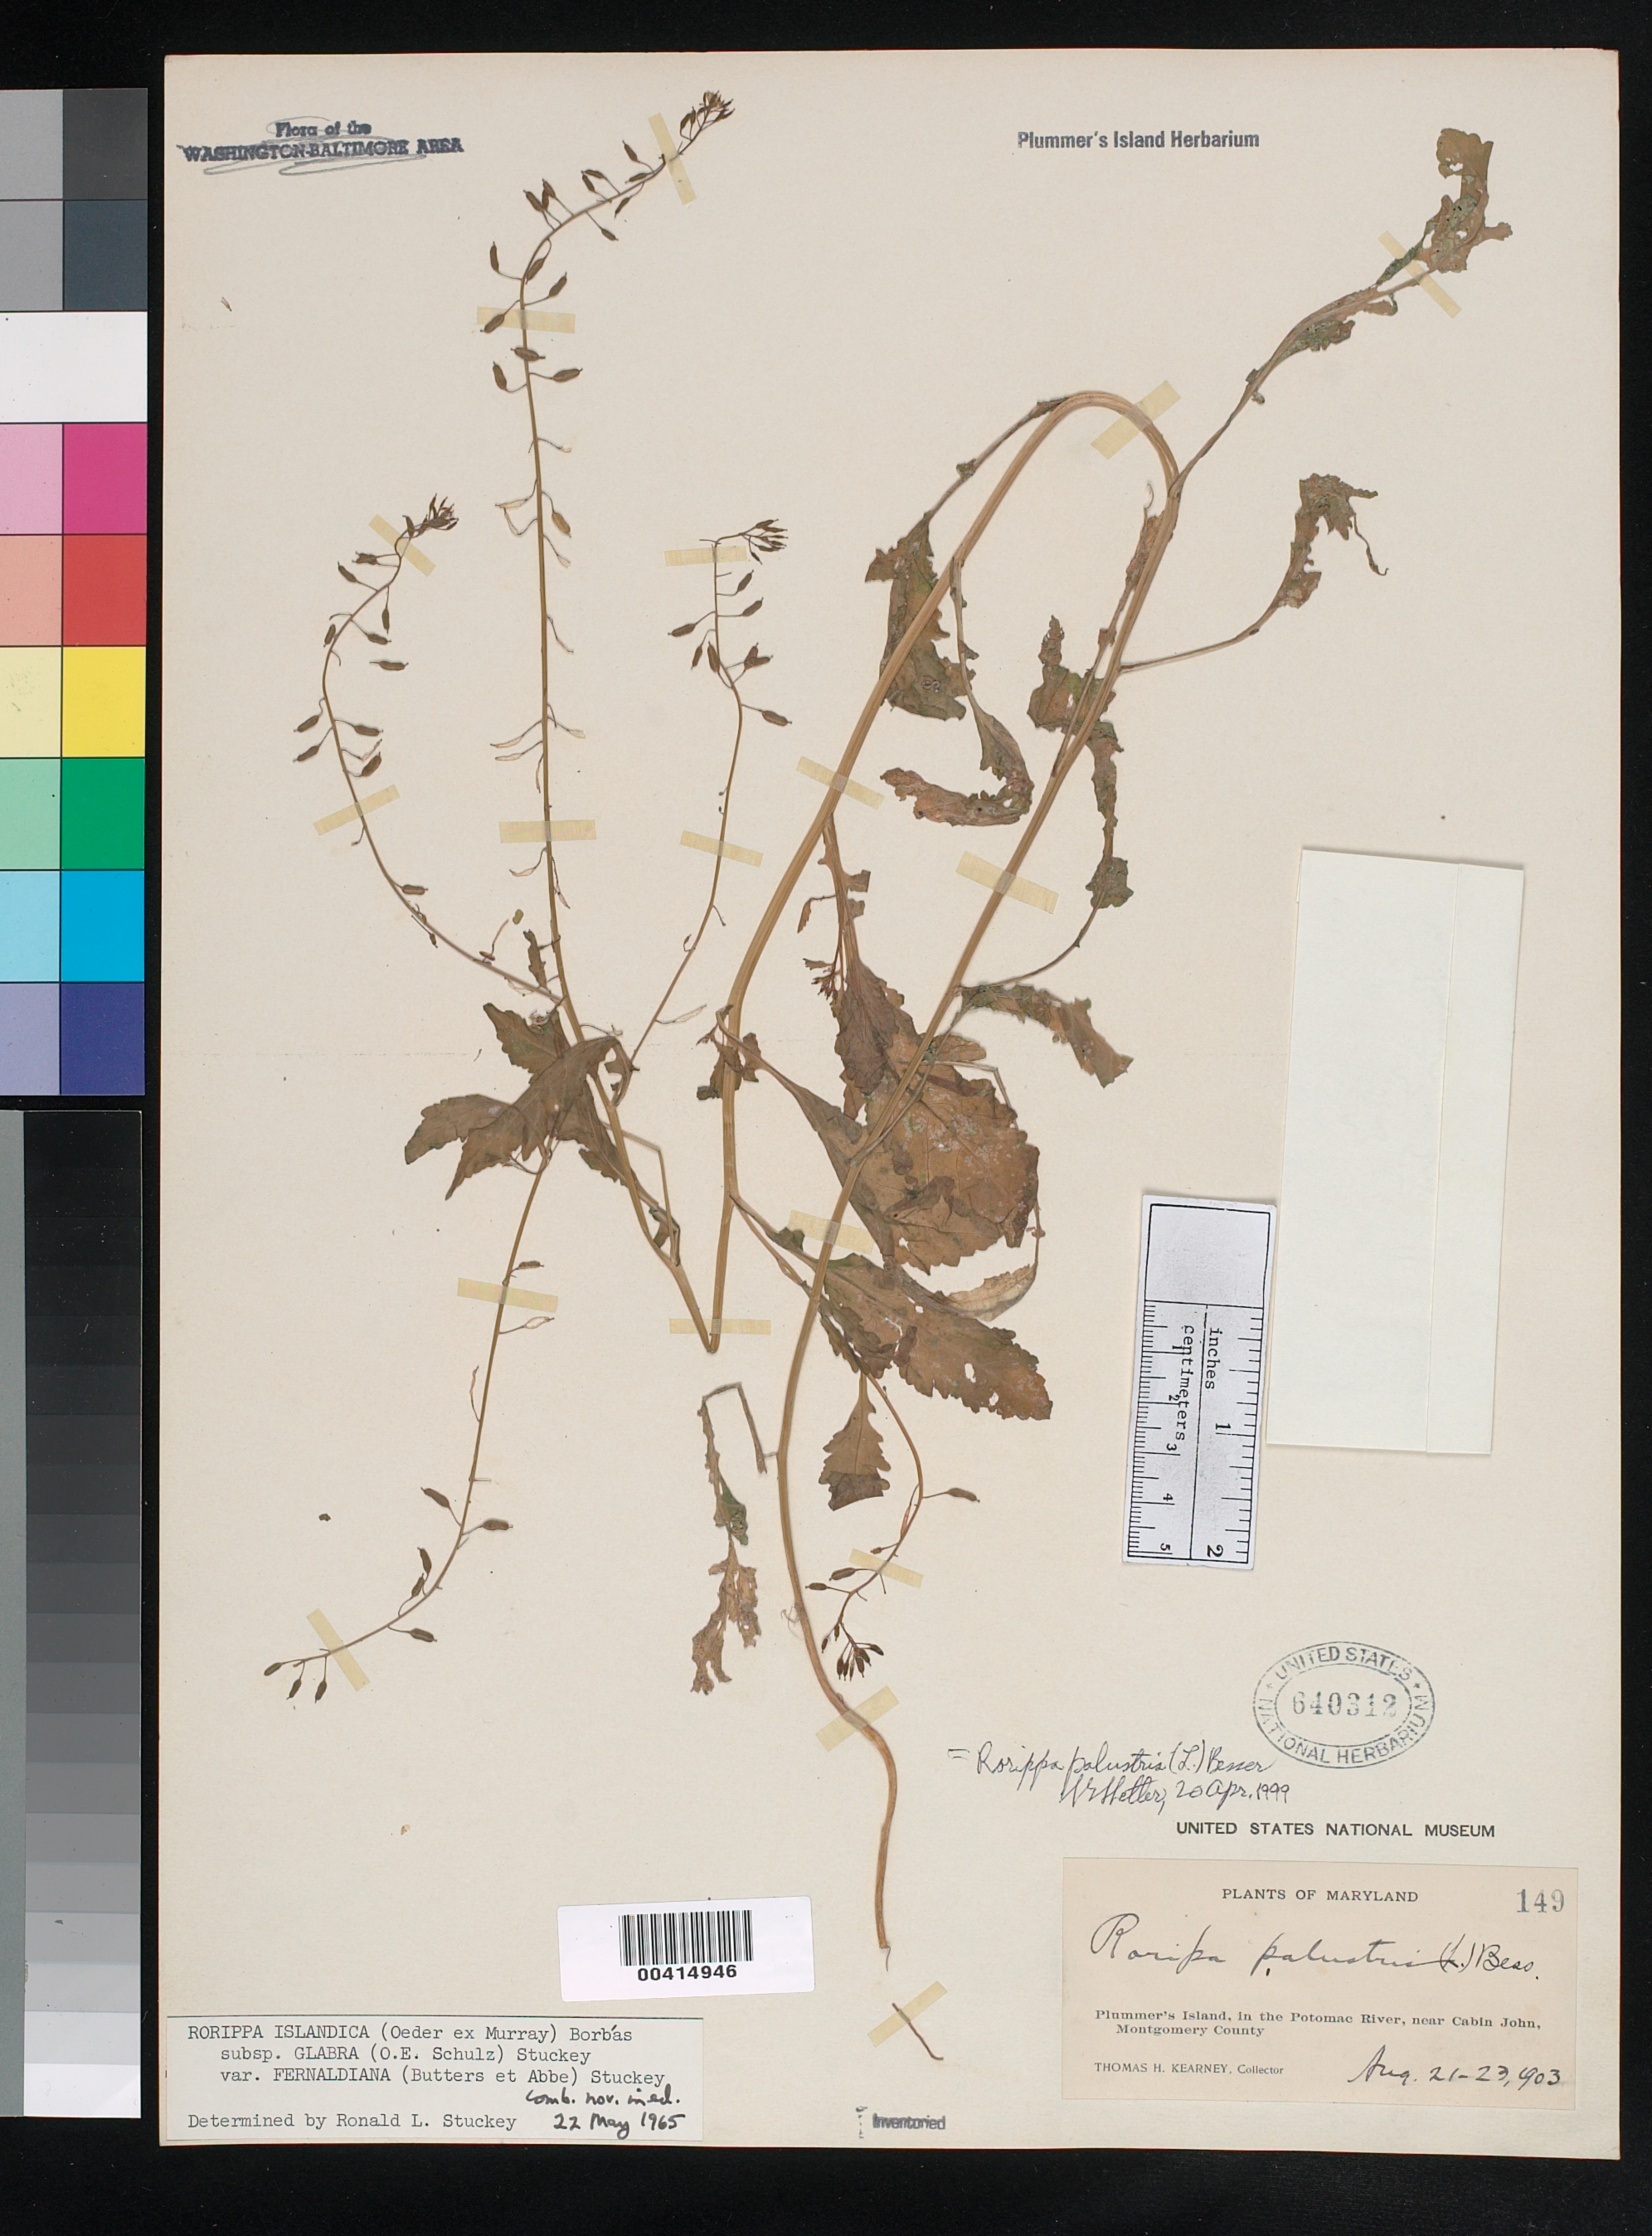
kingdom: Plantae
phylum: Tracheophyta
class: Magnoliopsida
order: Brassicales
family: Brassicaceae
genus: Rorippa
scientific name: Rorippa palustris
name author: (L.) Besser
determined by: Shetler, Stanwyn G., (US), NMNH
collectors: T. H. Kearney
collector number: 149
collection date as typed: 21 Aug 1903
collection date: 1903-08-21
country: United States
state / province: Maryland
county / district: Montgomery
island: Plummers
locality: Plummer's Island C. & O. Canal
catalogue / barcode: US 640312